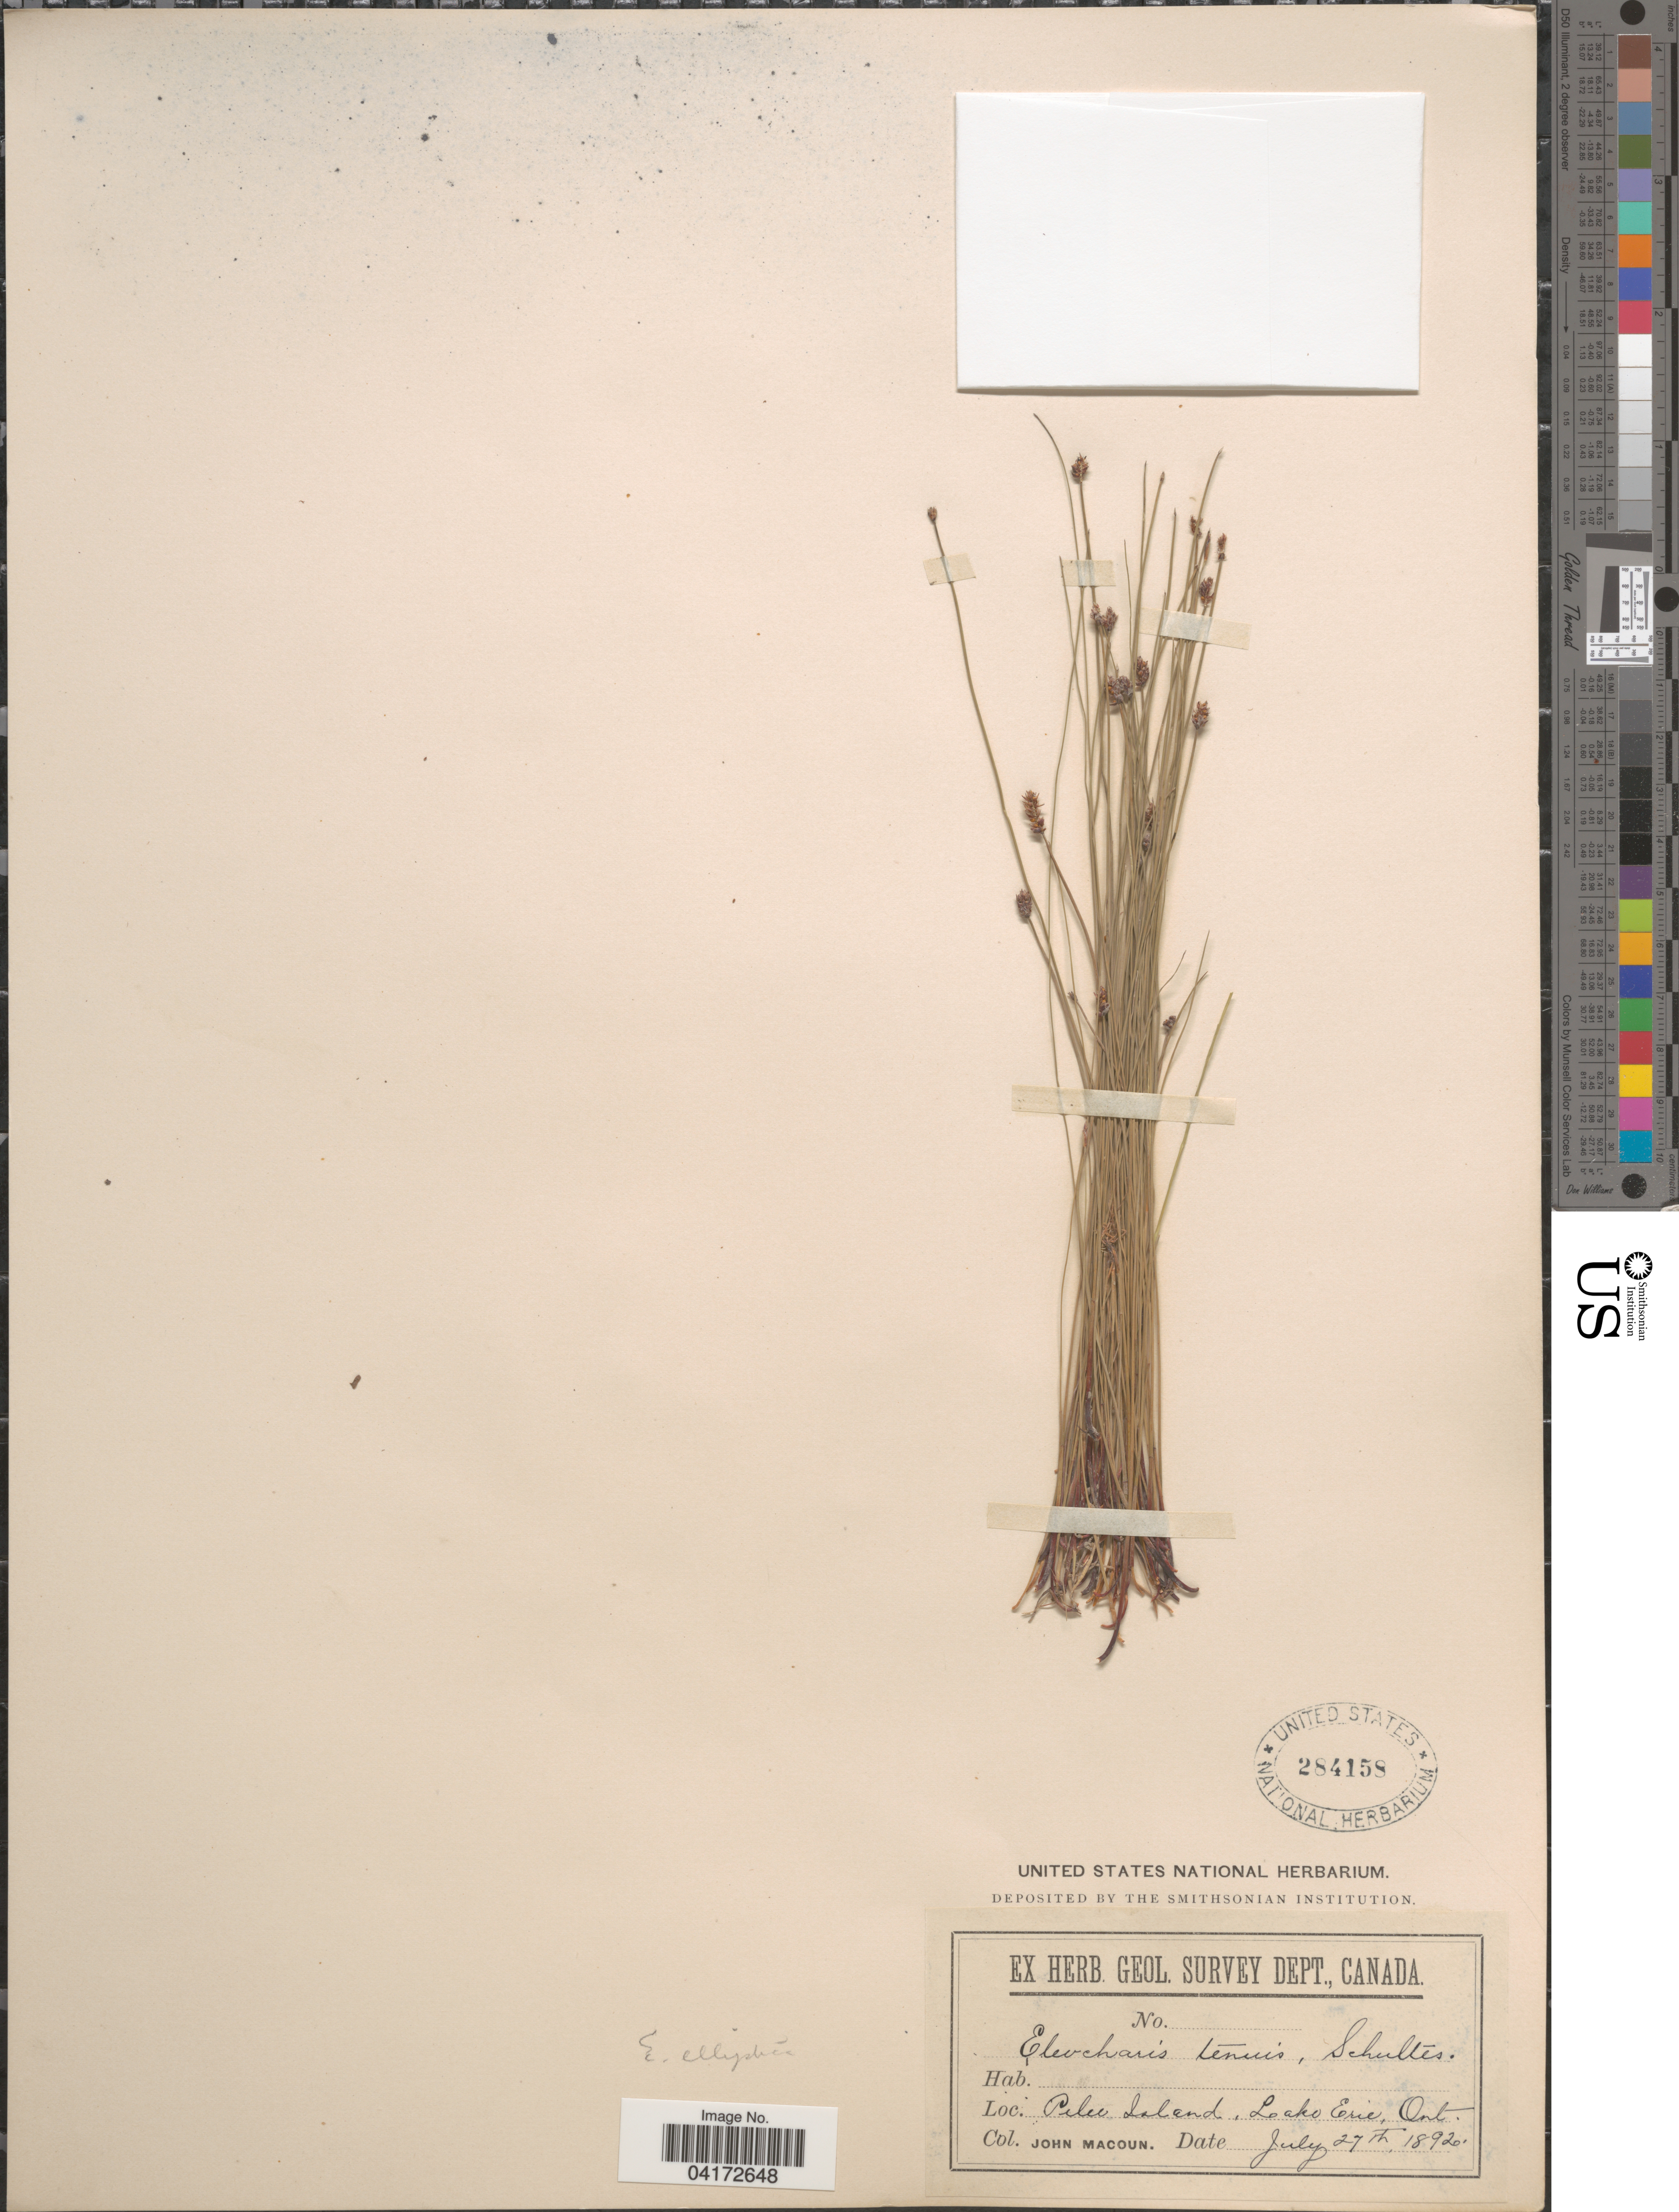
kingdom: Plantae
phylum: Tracheophyta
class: Liliopsida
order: Poales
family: Cyperaceae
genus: Eleocharis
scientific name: Eleocharis tenuis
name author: (Willd.) Schult.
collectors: J. Macoun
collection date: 1892-07-27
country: Canada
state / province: Ontario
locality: Pelee Island, Lake Erie.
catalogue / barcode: US 284158